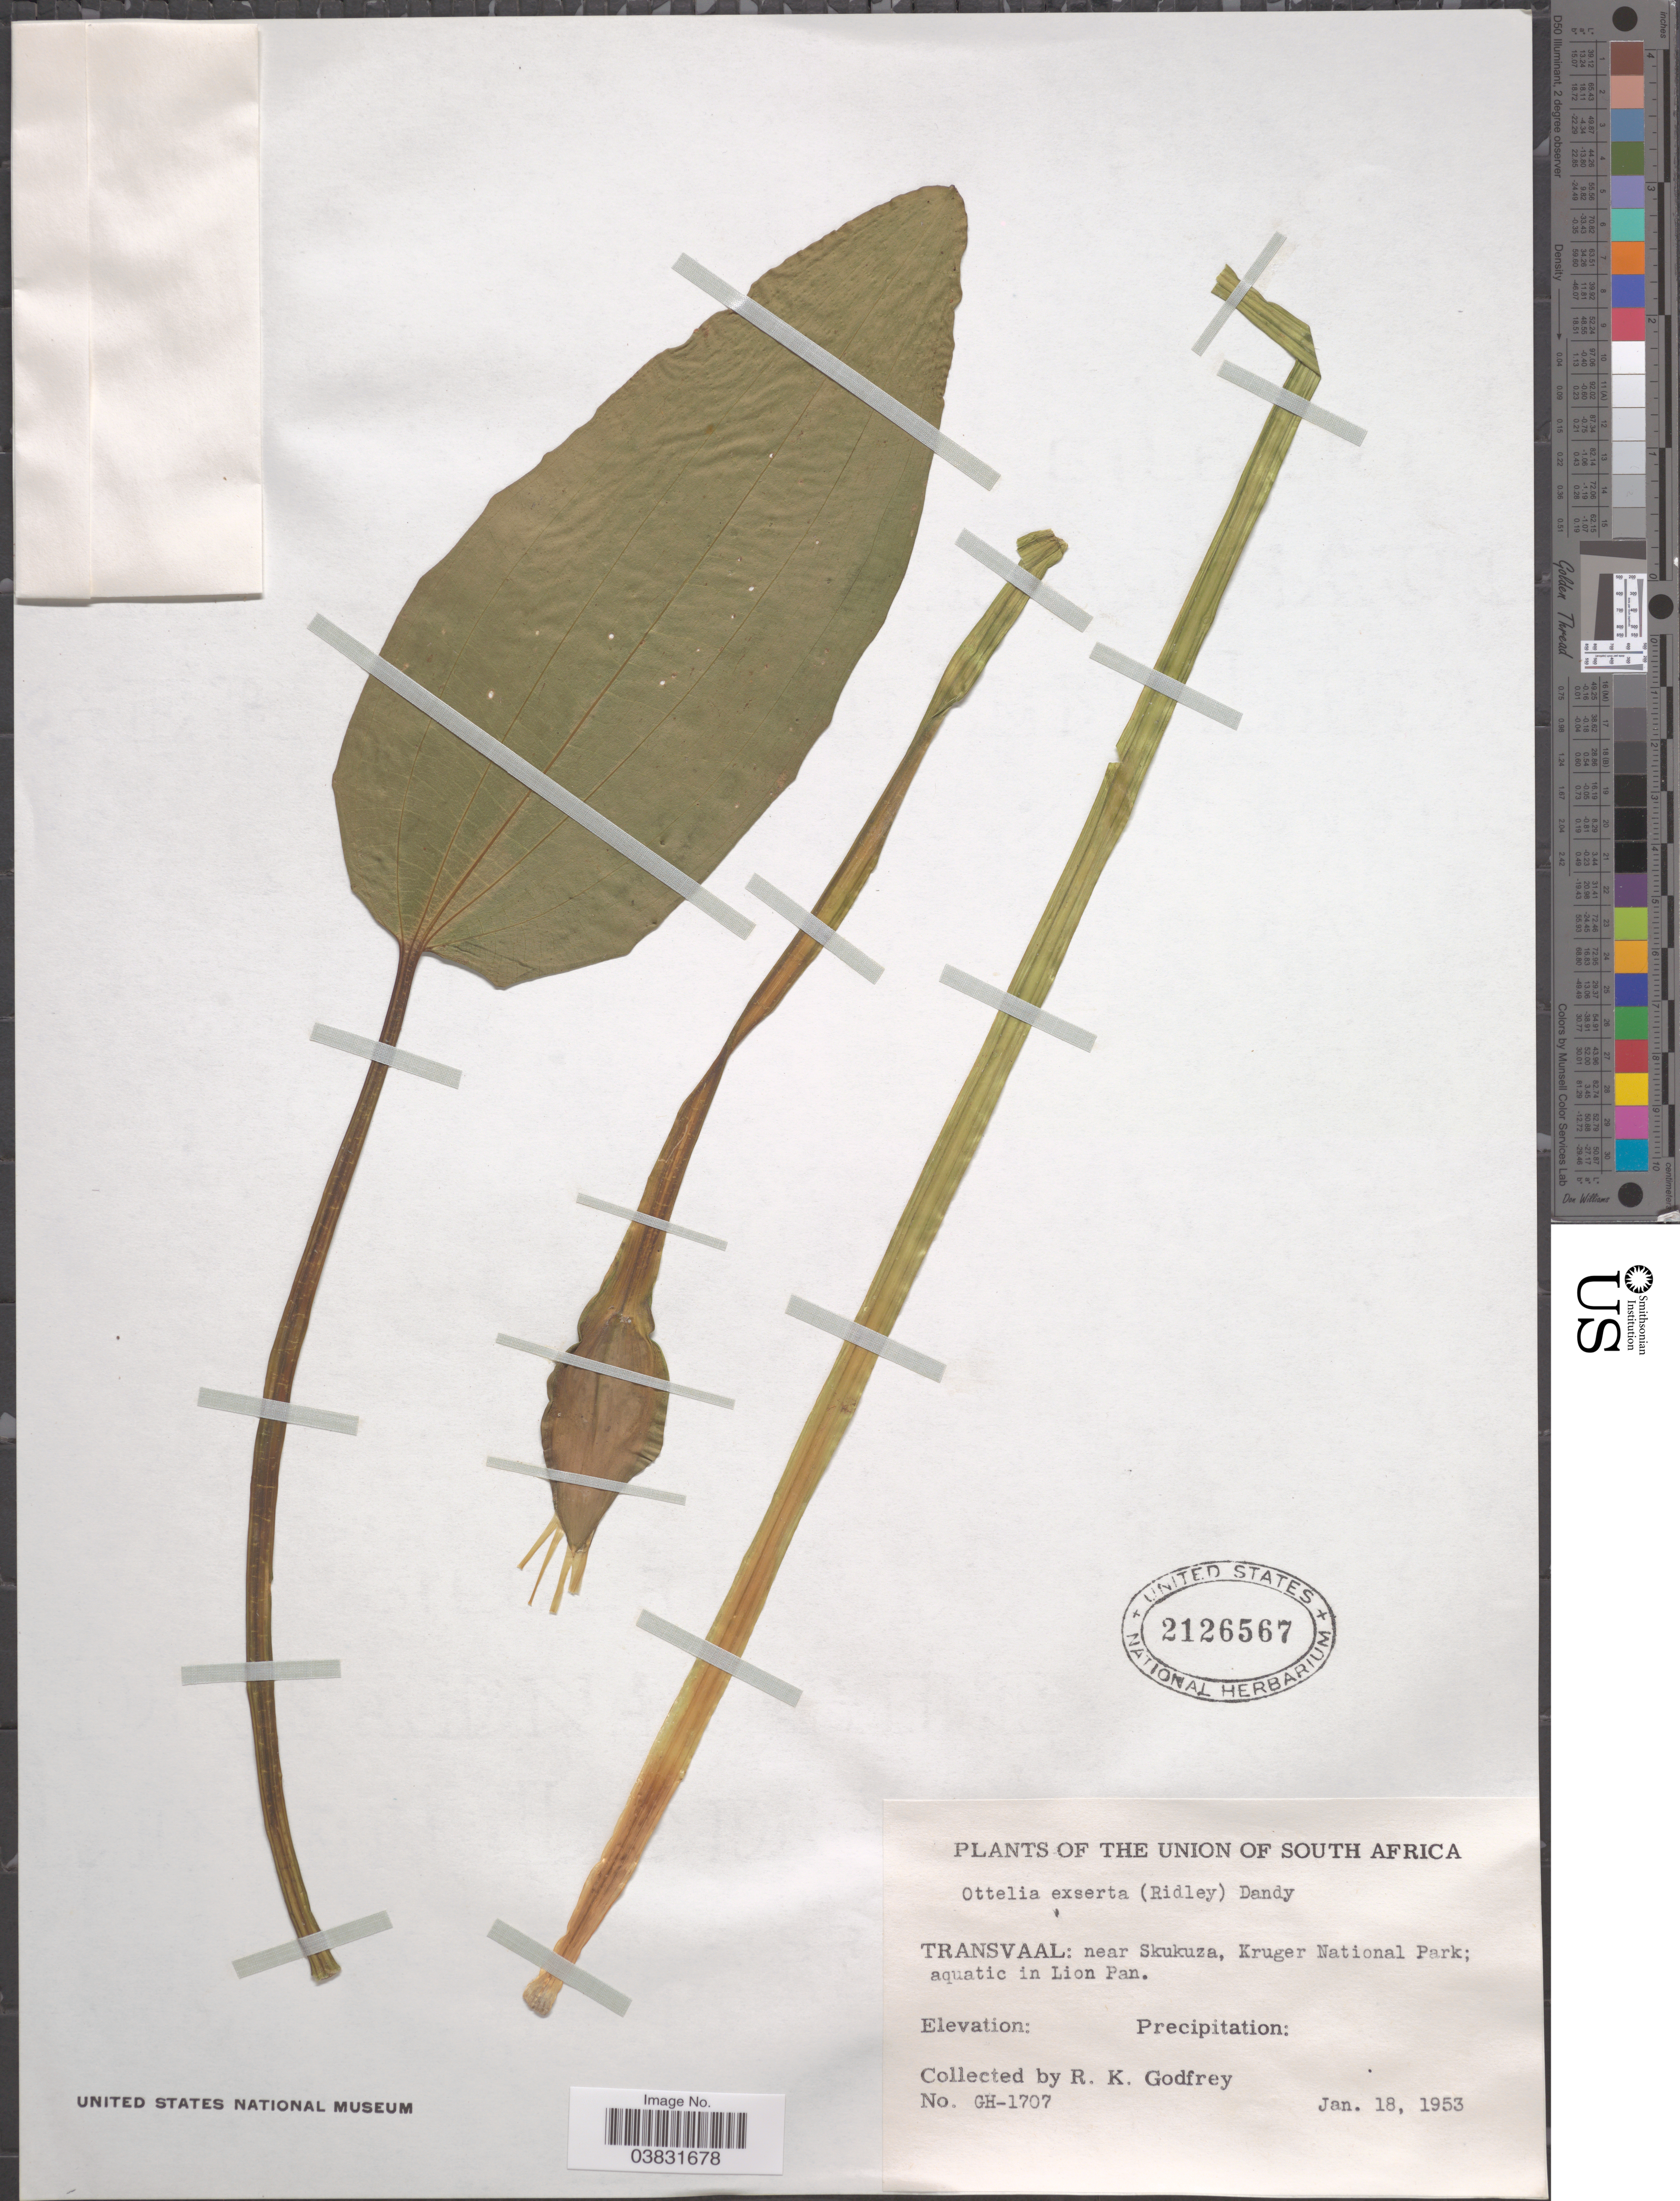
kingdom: Plantae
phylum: Tracheophyta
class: Liliopsida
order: Alismatales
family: Hydrocharitaceae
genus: Ottelia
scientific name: Ottelia exserta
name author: (Ridl.) Dandy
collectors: R. K. Godfrey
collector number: GH-1707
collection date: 1953-01-18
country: South Africa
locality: The Union of South Africa. Transvaal: near Skukuza, Kruger National Park; aquatic in Lion Pan.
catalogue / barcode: US 2126567